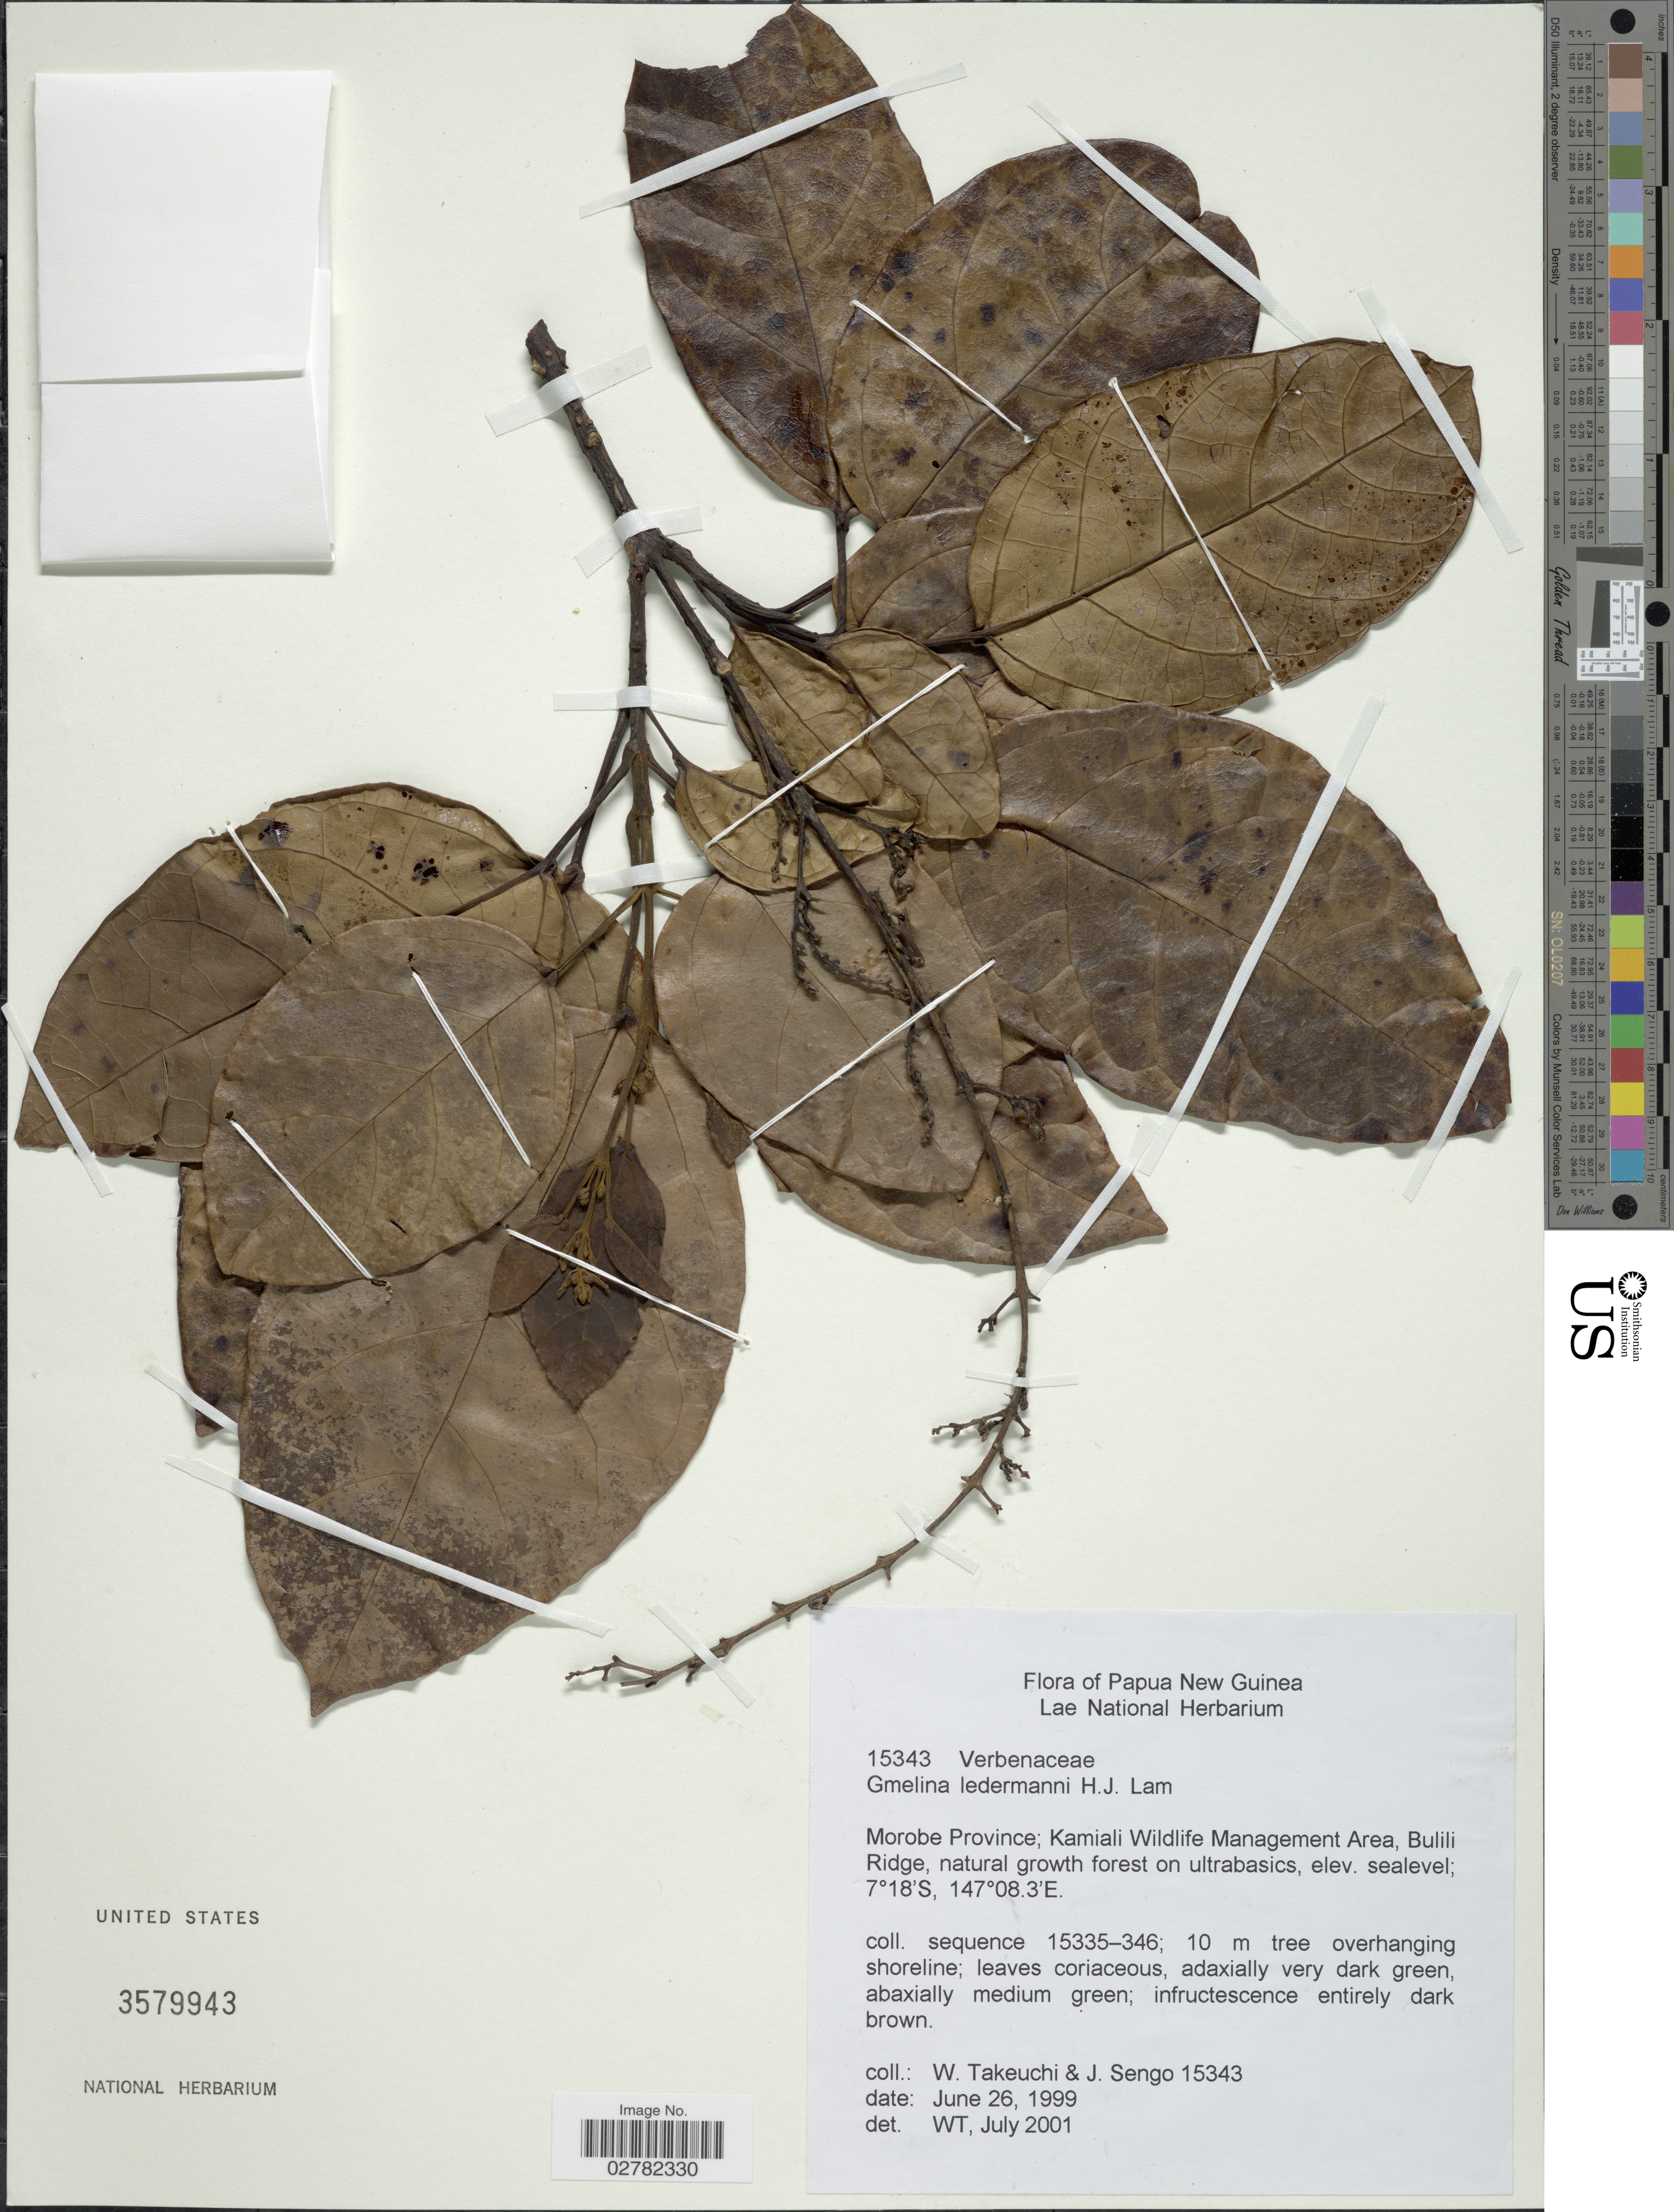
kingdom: Plantae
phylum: Tracheophyta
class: Magnoliopsida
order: Lamiales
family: Lamiaceae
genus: Gmelina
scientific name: Gmelina ledermannii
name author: H.J. Lam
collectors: W. Takeuchi & J. Sengo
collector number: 15343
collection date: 1999-06-26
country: Papua New Guinea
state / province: Morobe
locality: Kamiali Wildlife Management Area, Bulili Ridge.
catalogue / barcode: US 3579943